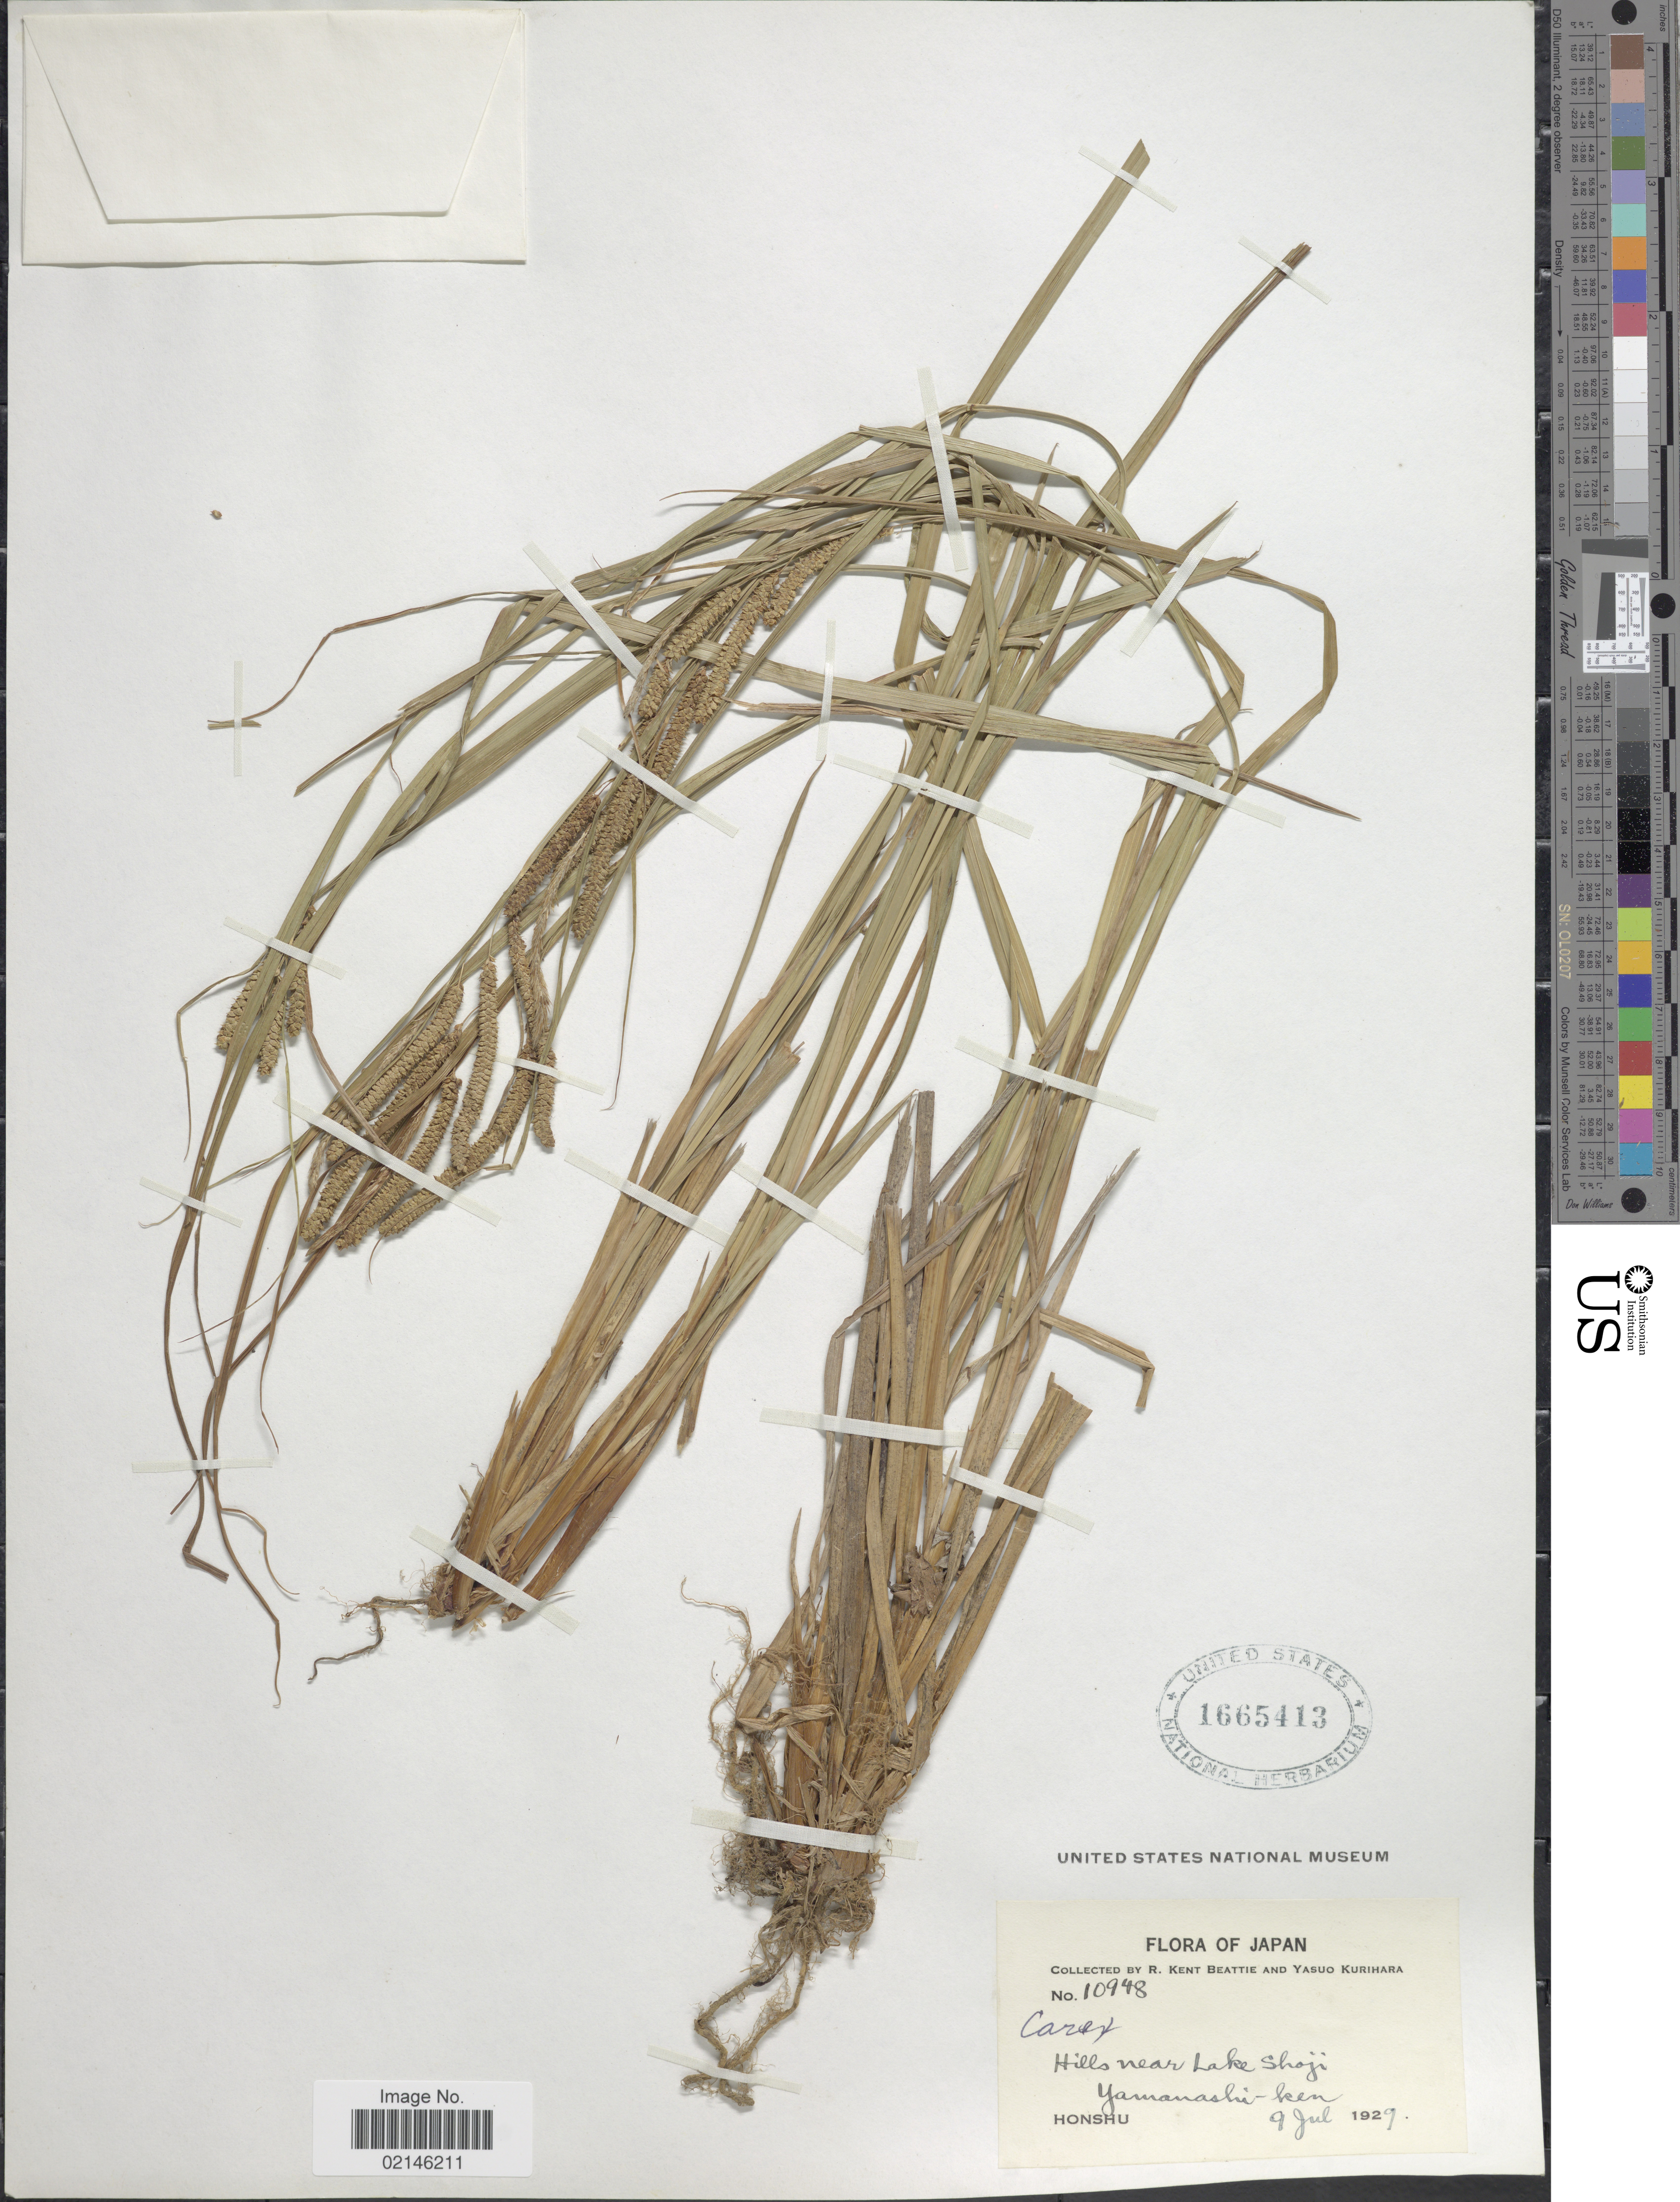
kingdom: Plantae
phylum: Tracheophyta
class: Liliopsida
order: Poales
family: Cyperaceae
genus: Carex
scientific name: Carex sp.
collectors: R. K. Beattie & Y. Kurihara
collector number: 10948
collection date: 1929-07-09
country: Japan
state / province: Yamanasi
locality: Hills near Lake Shoji. Yamanashi-ken. Honshu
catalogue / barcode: US 1665413